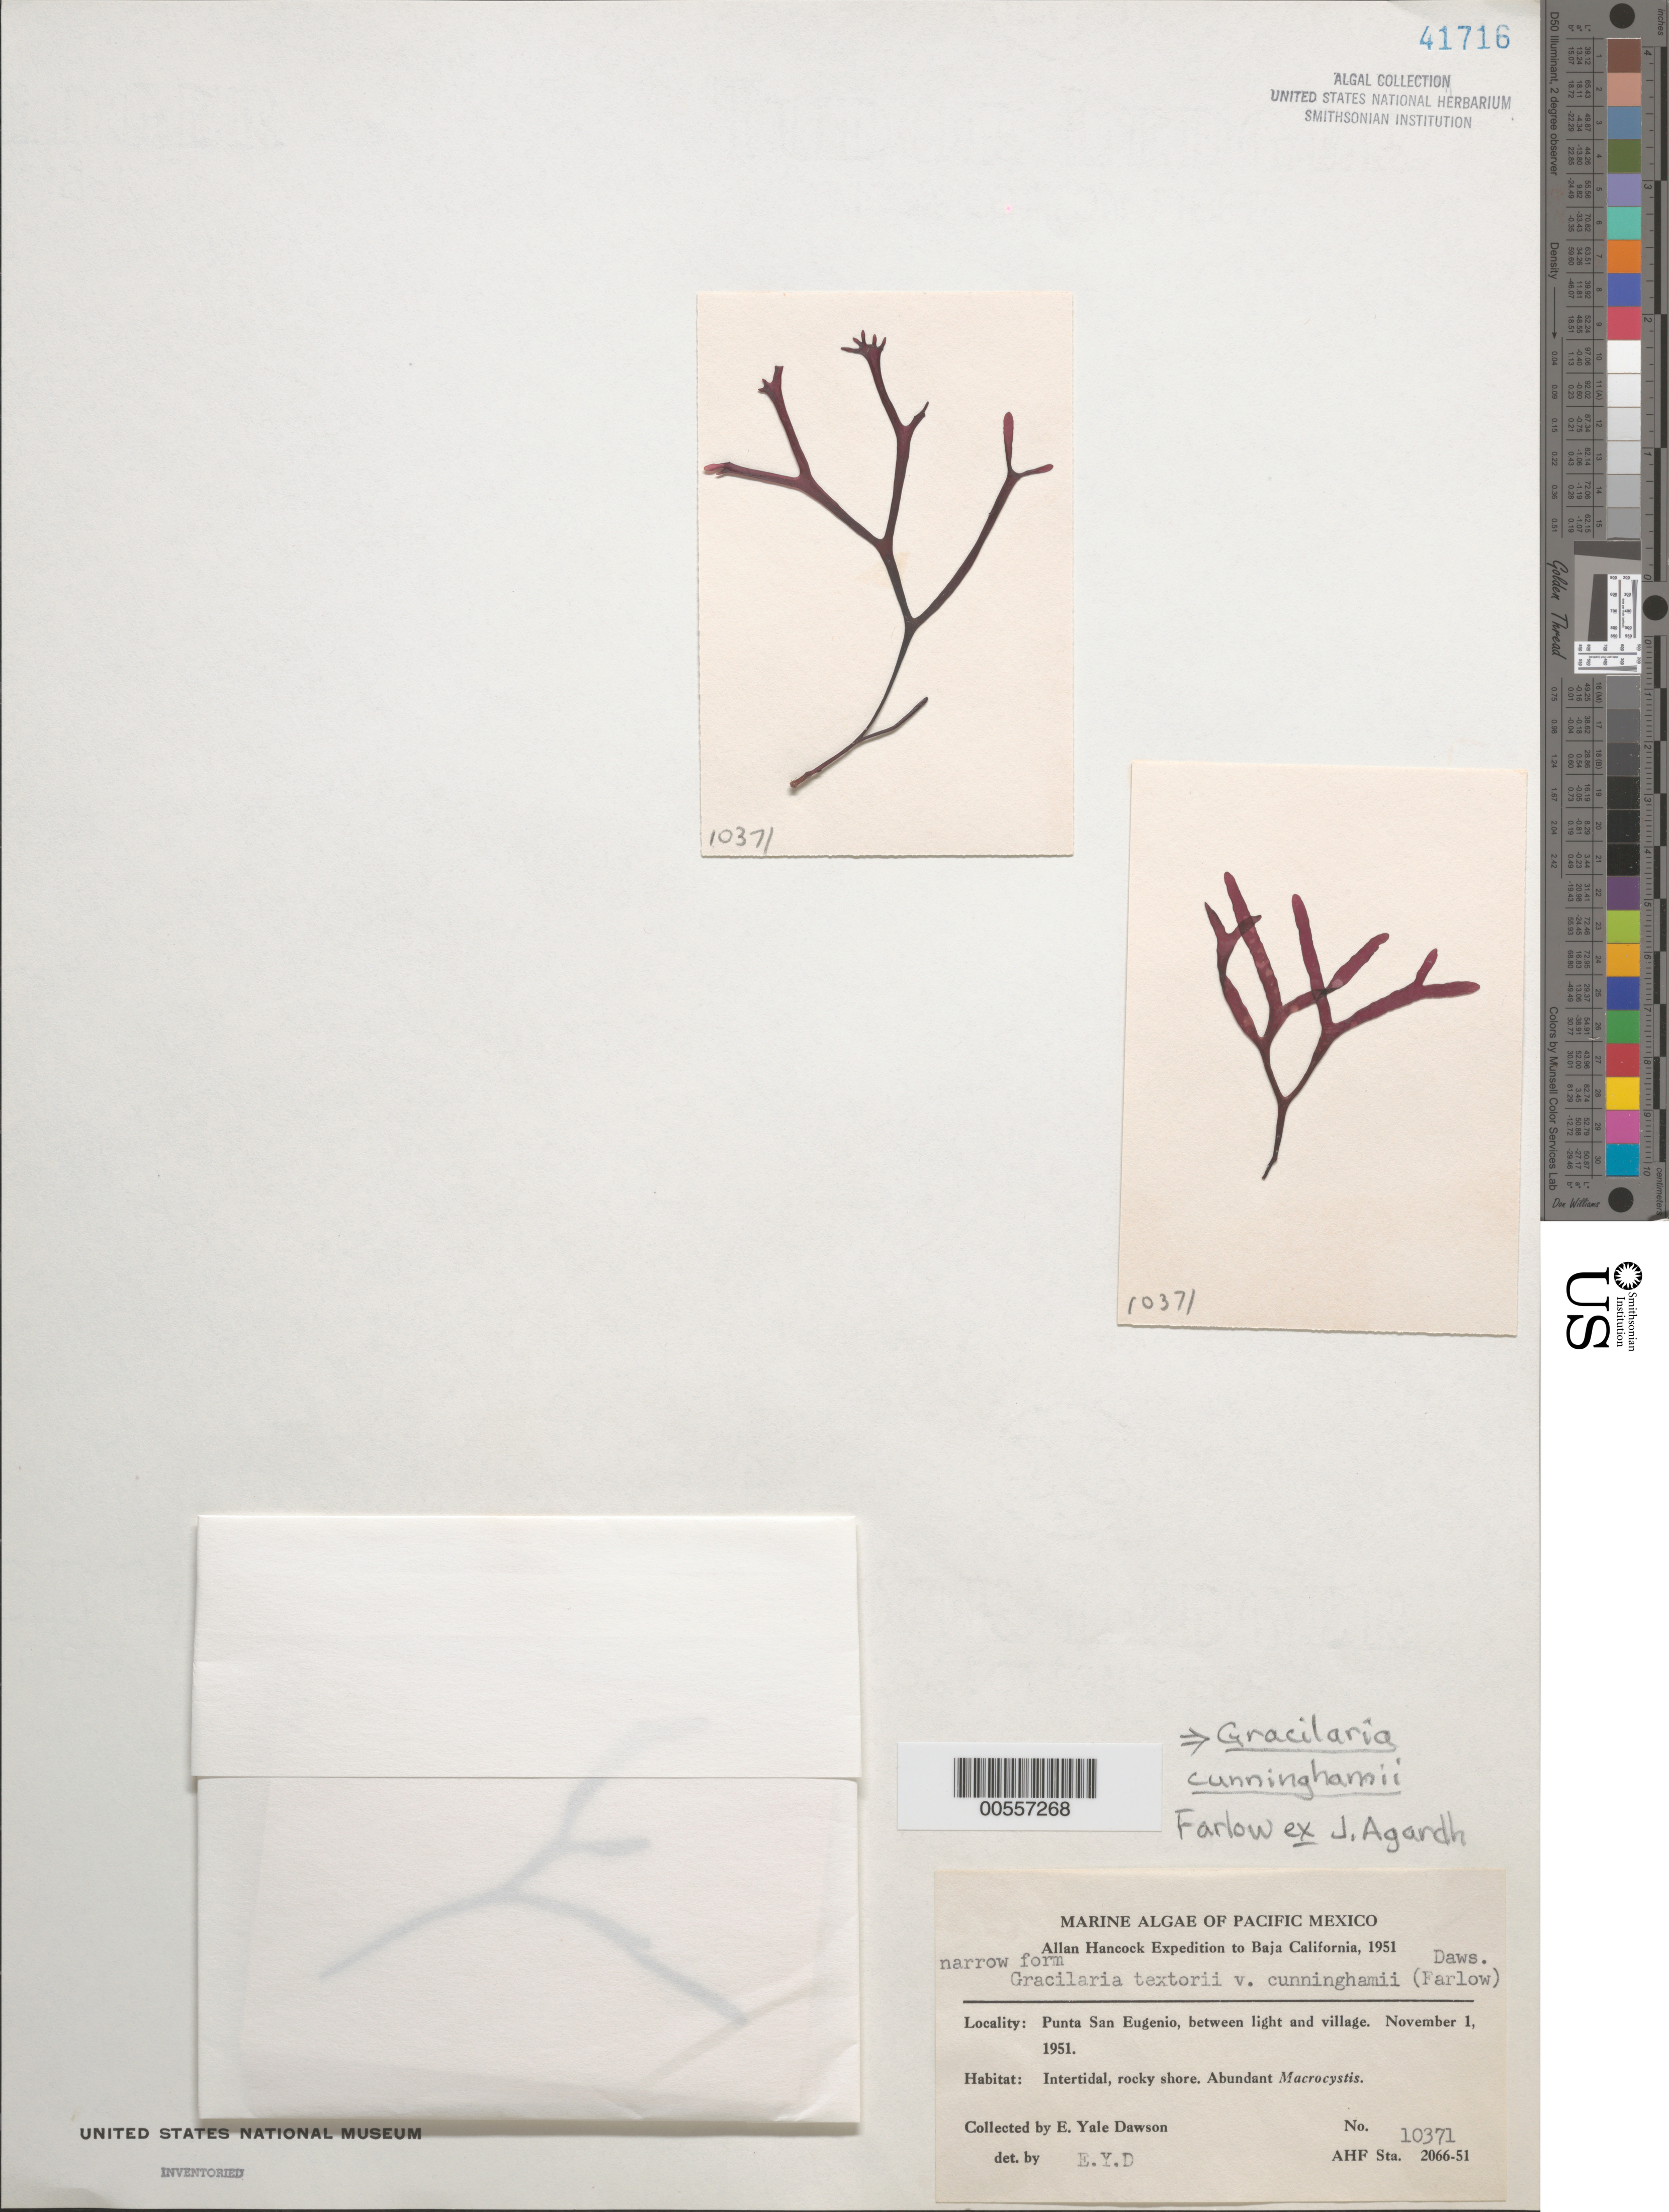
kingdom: Plantae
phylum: Rhodophyta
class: Florideophyceae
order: Gracilariales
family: Gracilariaceae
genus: Gracilaria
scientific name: Gracilaria textorii var. cunninghamii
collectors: E. Y. Dawson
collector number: EYD 10371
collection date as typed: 01 Nov 1951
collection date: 1951-11-01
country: Mexico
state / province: Baja California Sur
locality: Punta San Eugenio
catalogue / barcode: US 41716